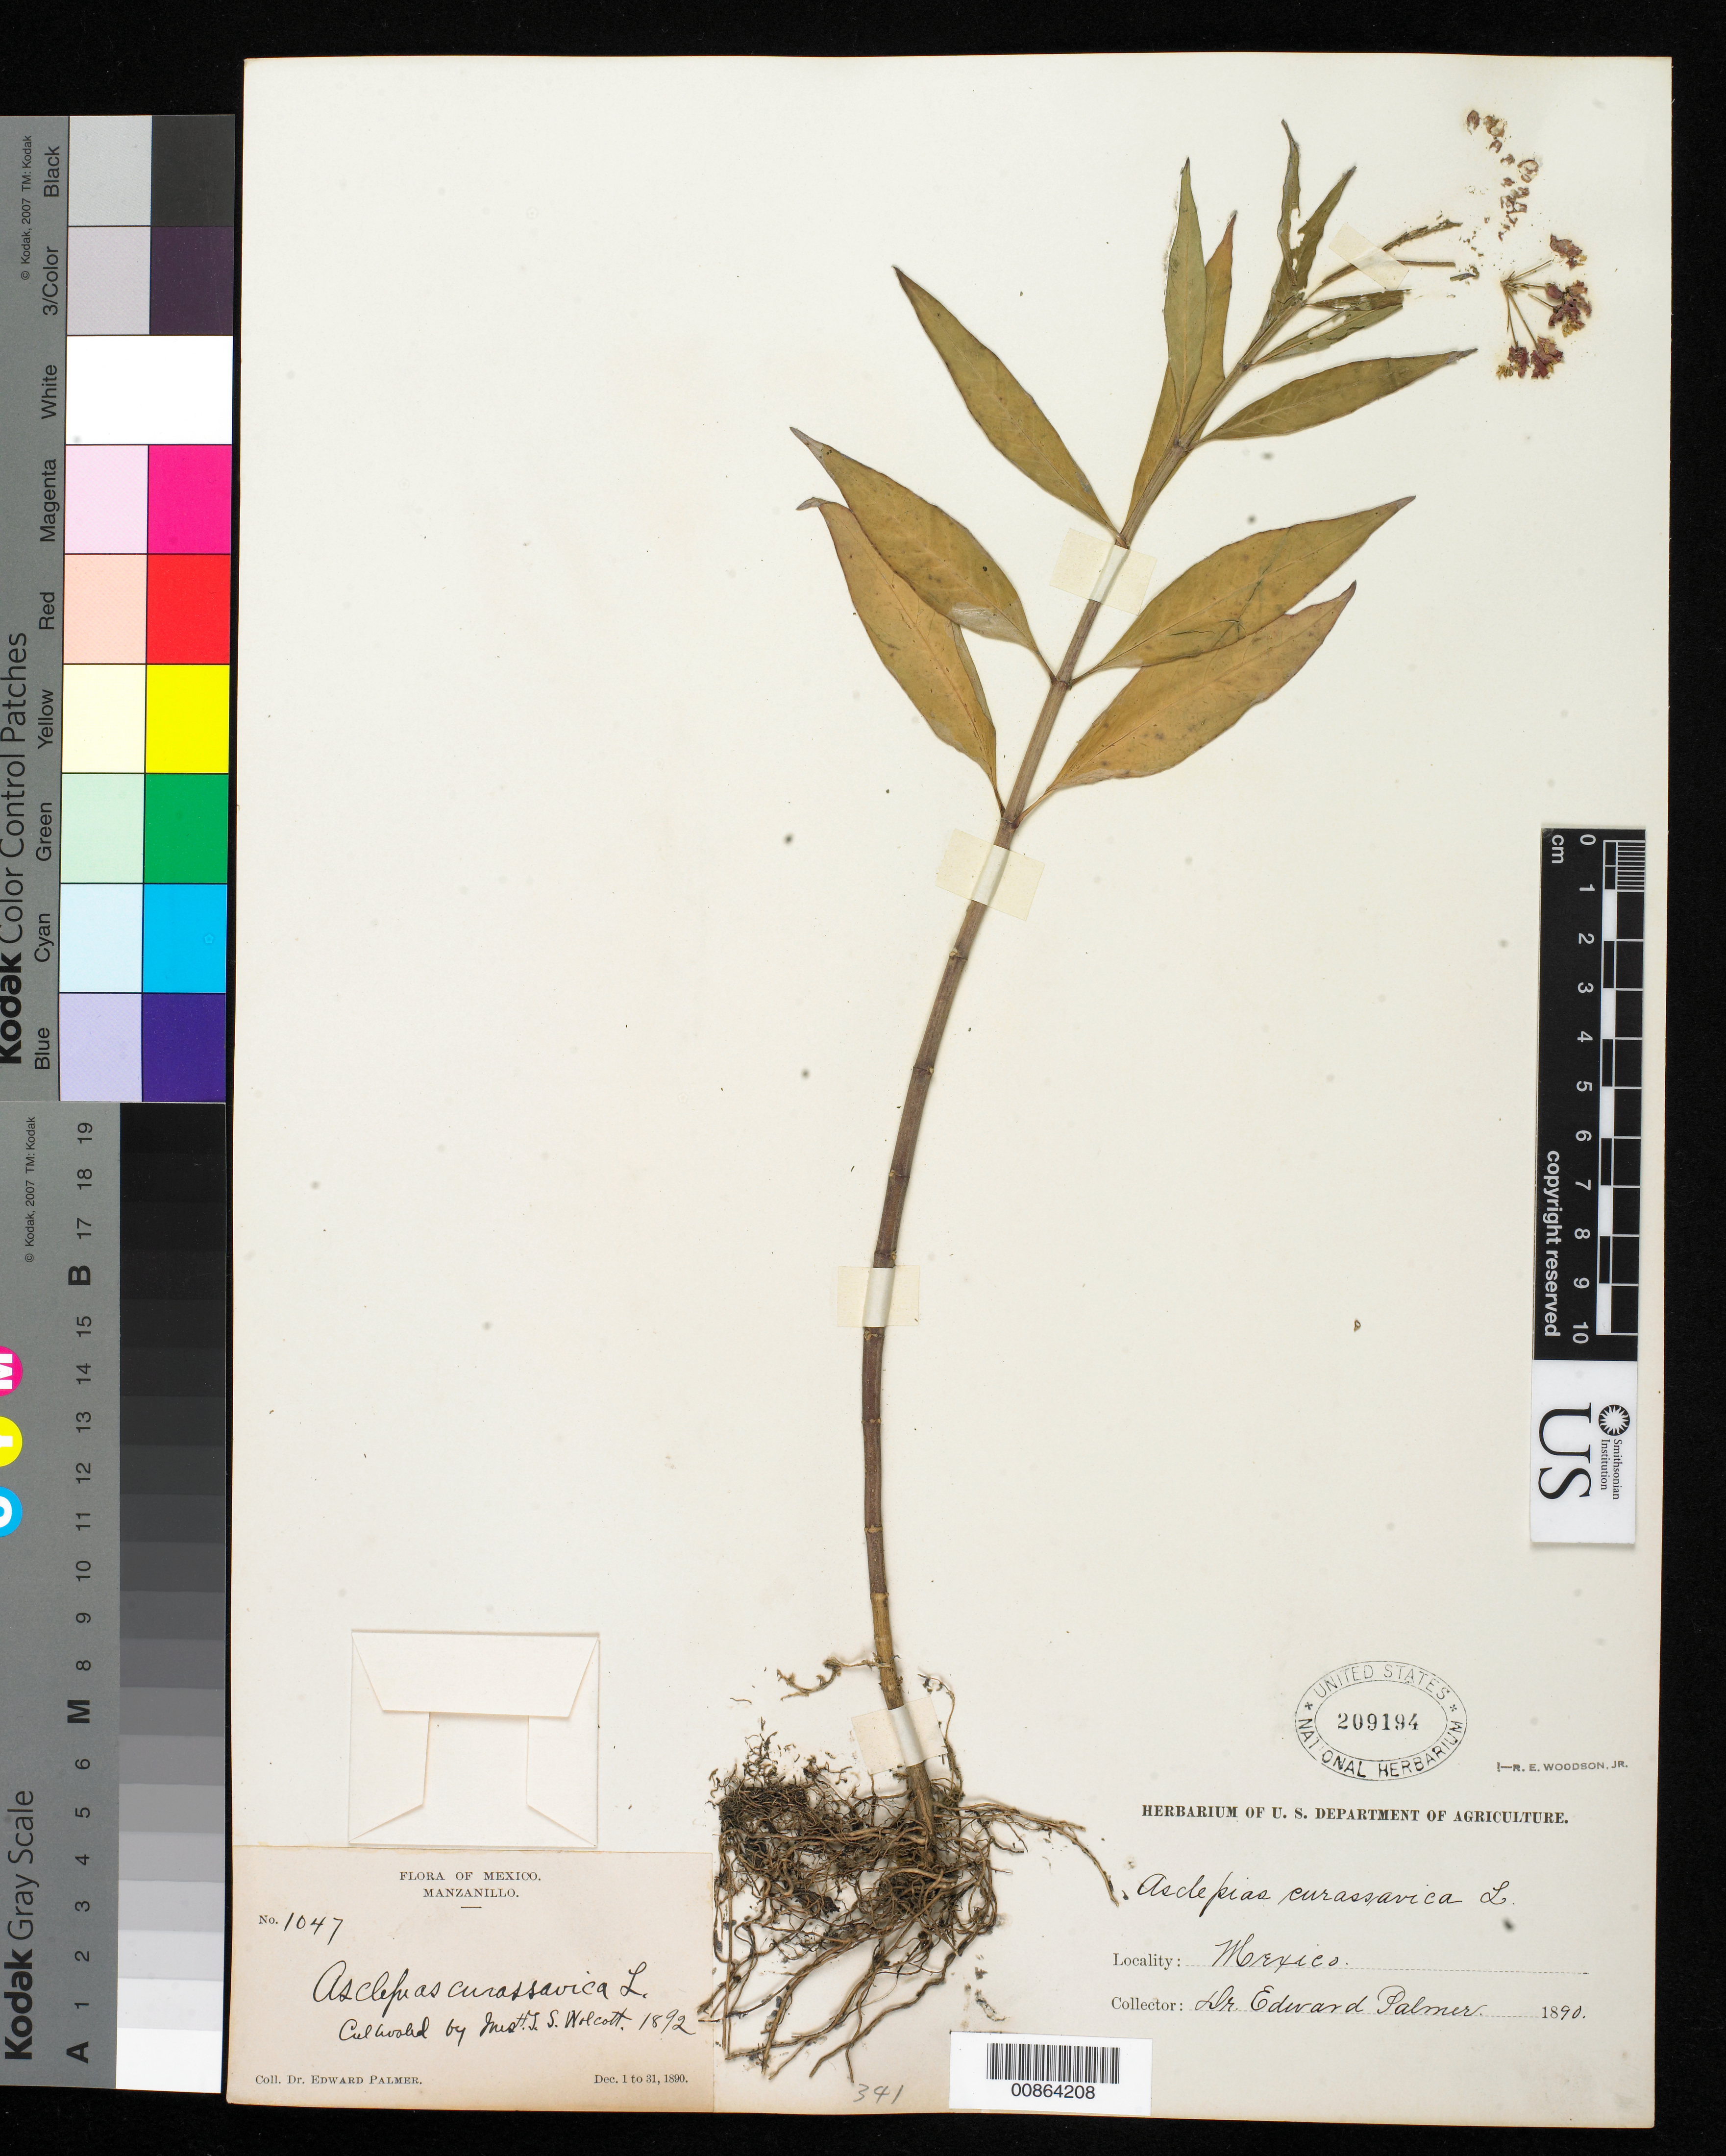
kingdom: Plantae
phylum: Tracheophyta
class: Magnoliopsida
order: Gentianales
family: Apocynaceae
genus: Asclepias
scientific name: Asclepias curassavica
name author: L.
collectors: E. Palmer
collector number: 1047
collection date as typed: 01 Dec 1890 to 31 Dec 1890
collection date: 1890-12-01/1890-12-31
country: Mexico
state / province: Colima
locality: Manzanillo, Colima.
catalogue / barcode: US 209194